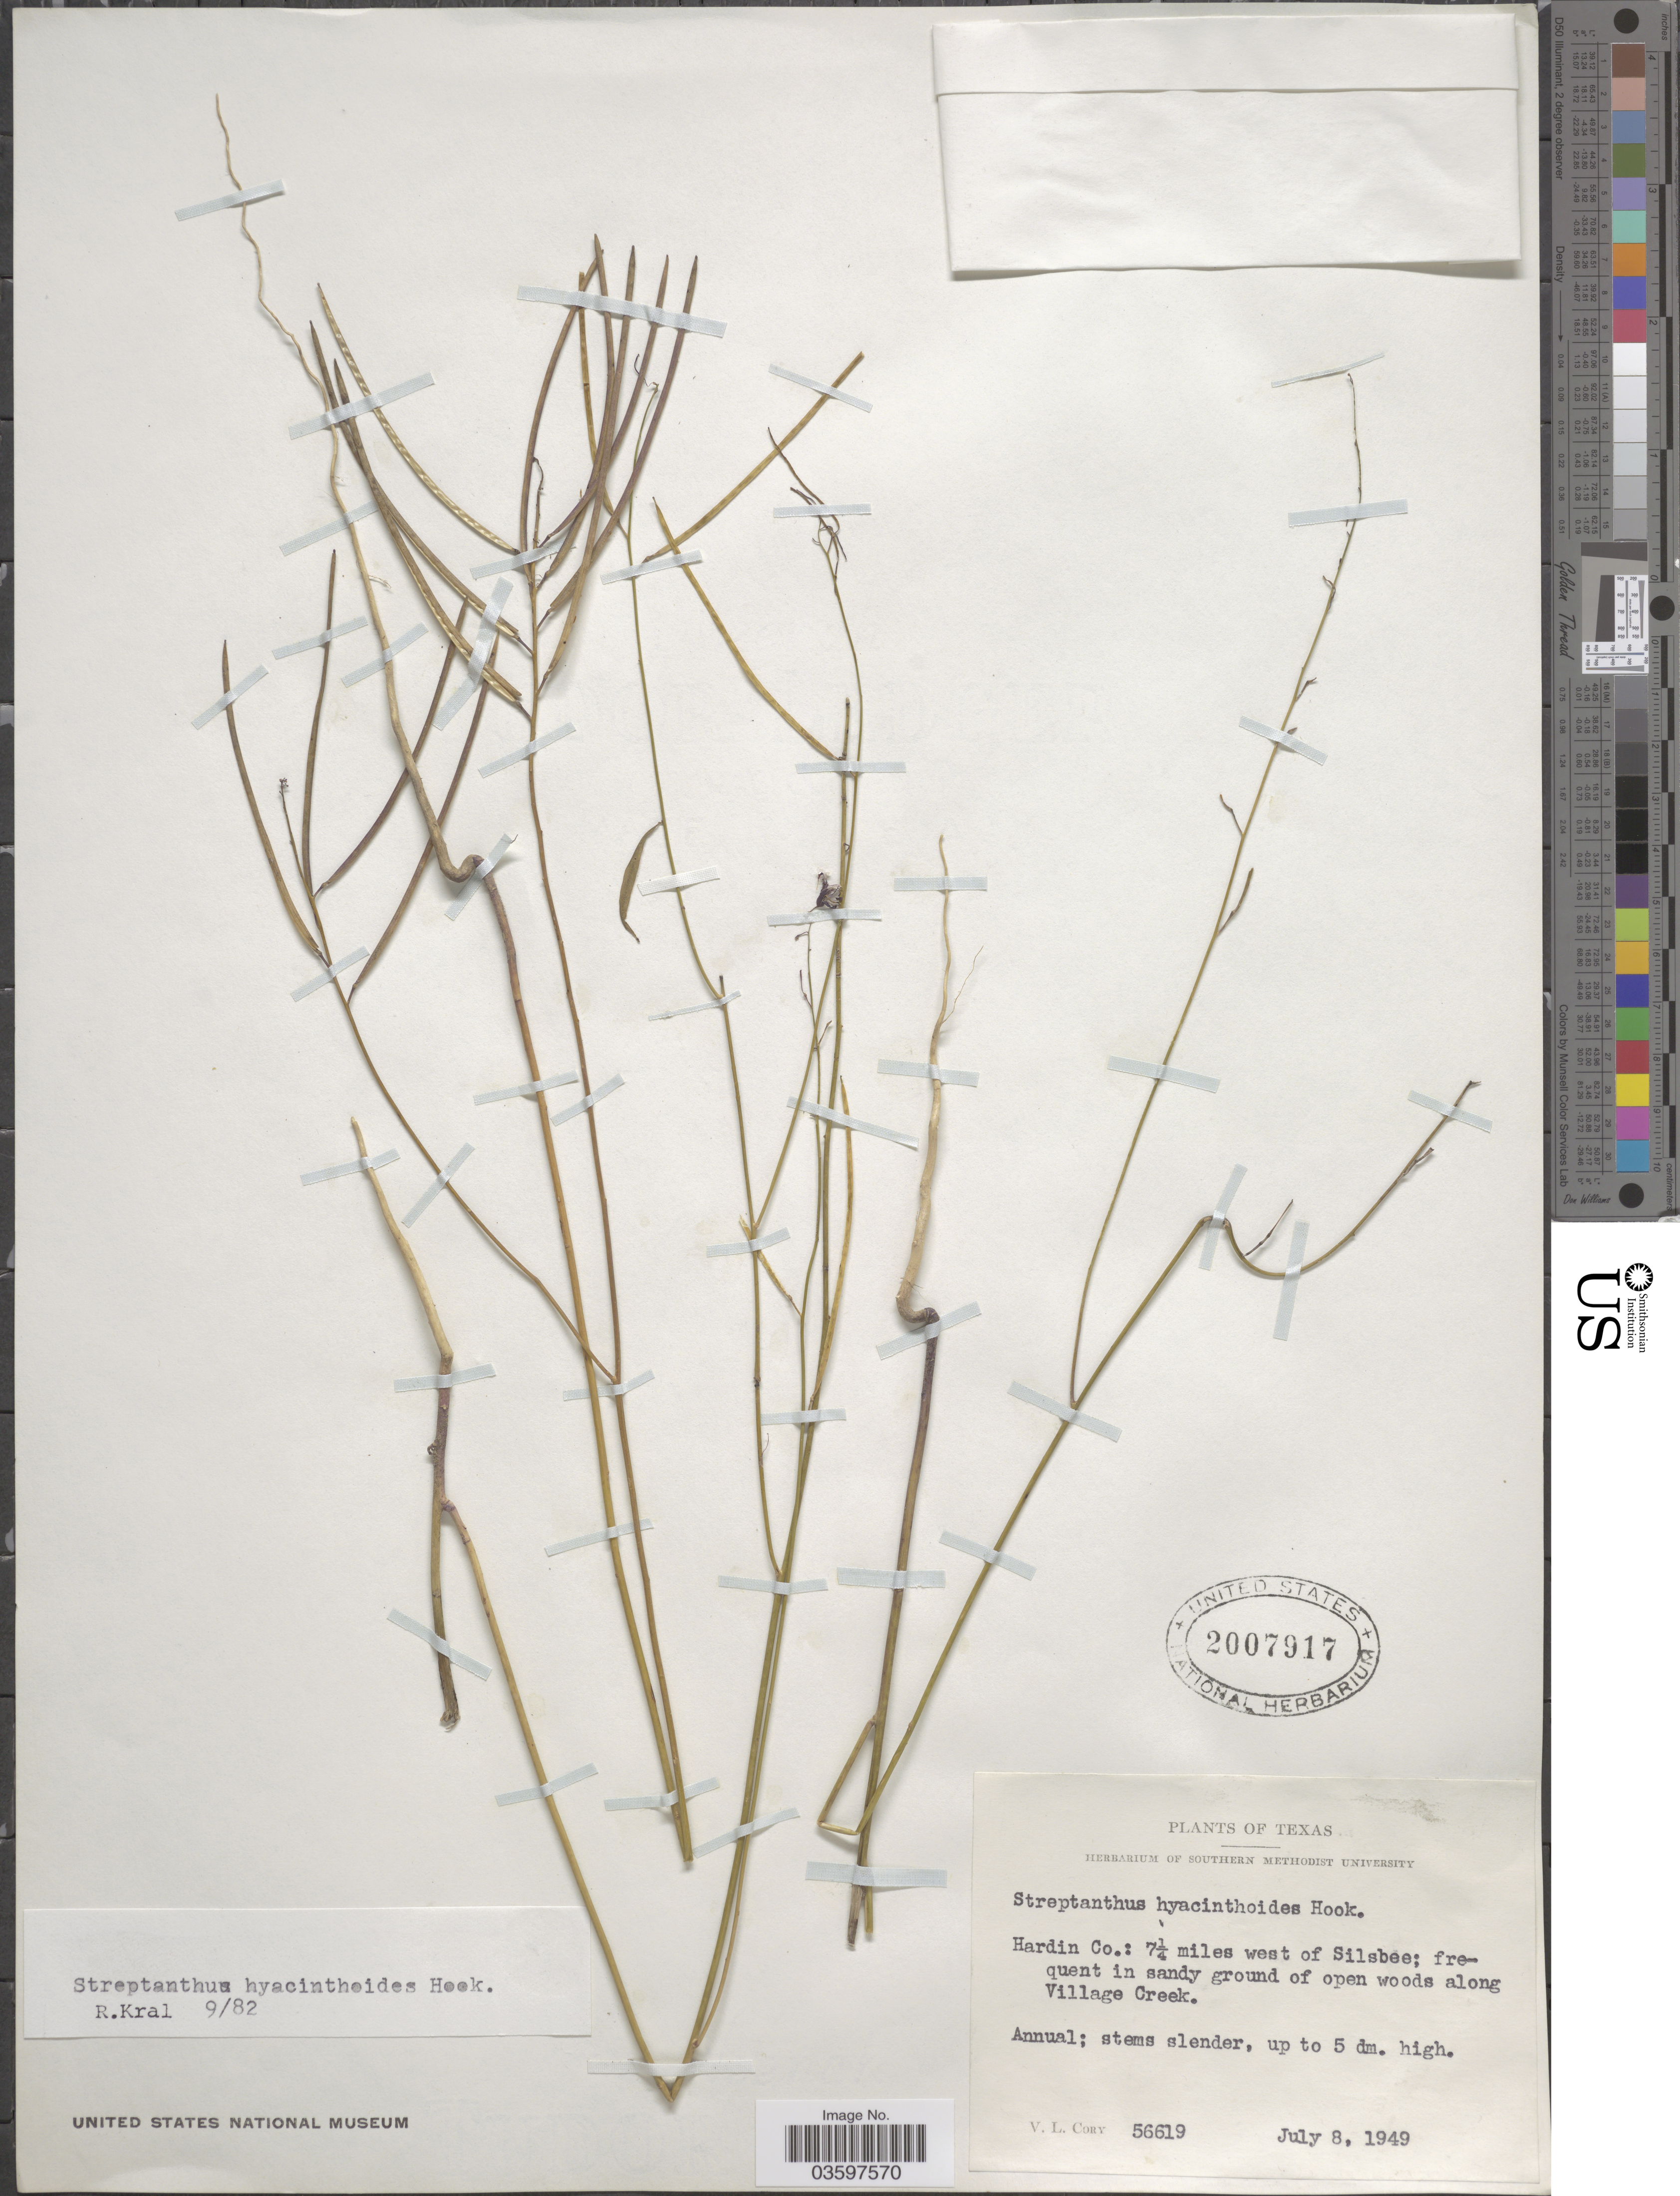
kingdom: Plantae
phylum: Tracheophyta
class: Magnoliopsida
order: Brassicales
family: Brassicaceae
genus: Streptanthus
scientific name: Streptanthus hyacinthoides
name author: Hook.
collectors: V. Cory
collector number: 56619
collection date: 1949-07-08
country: United States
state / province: Texas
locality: Hardin Co.: 7¼ miles west of Silsbee; frequent in sandy ground of open woods along Village Creek.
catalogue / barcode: US 2007917